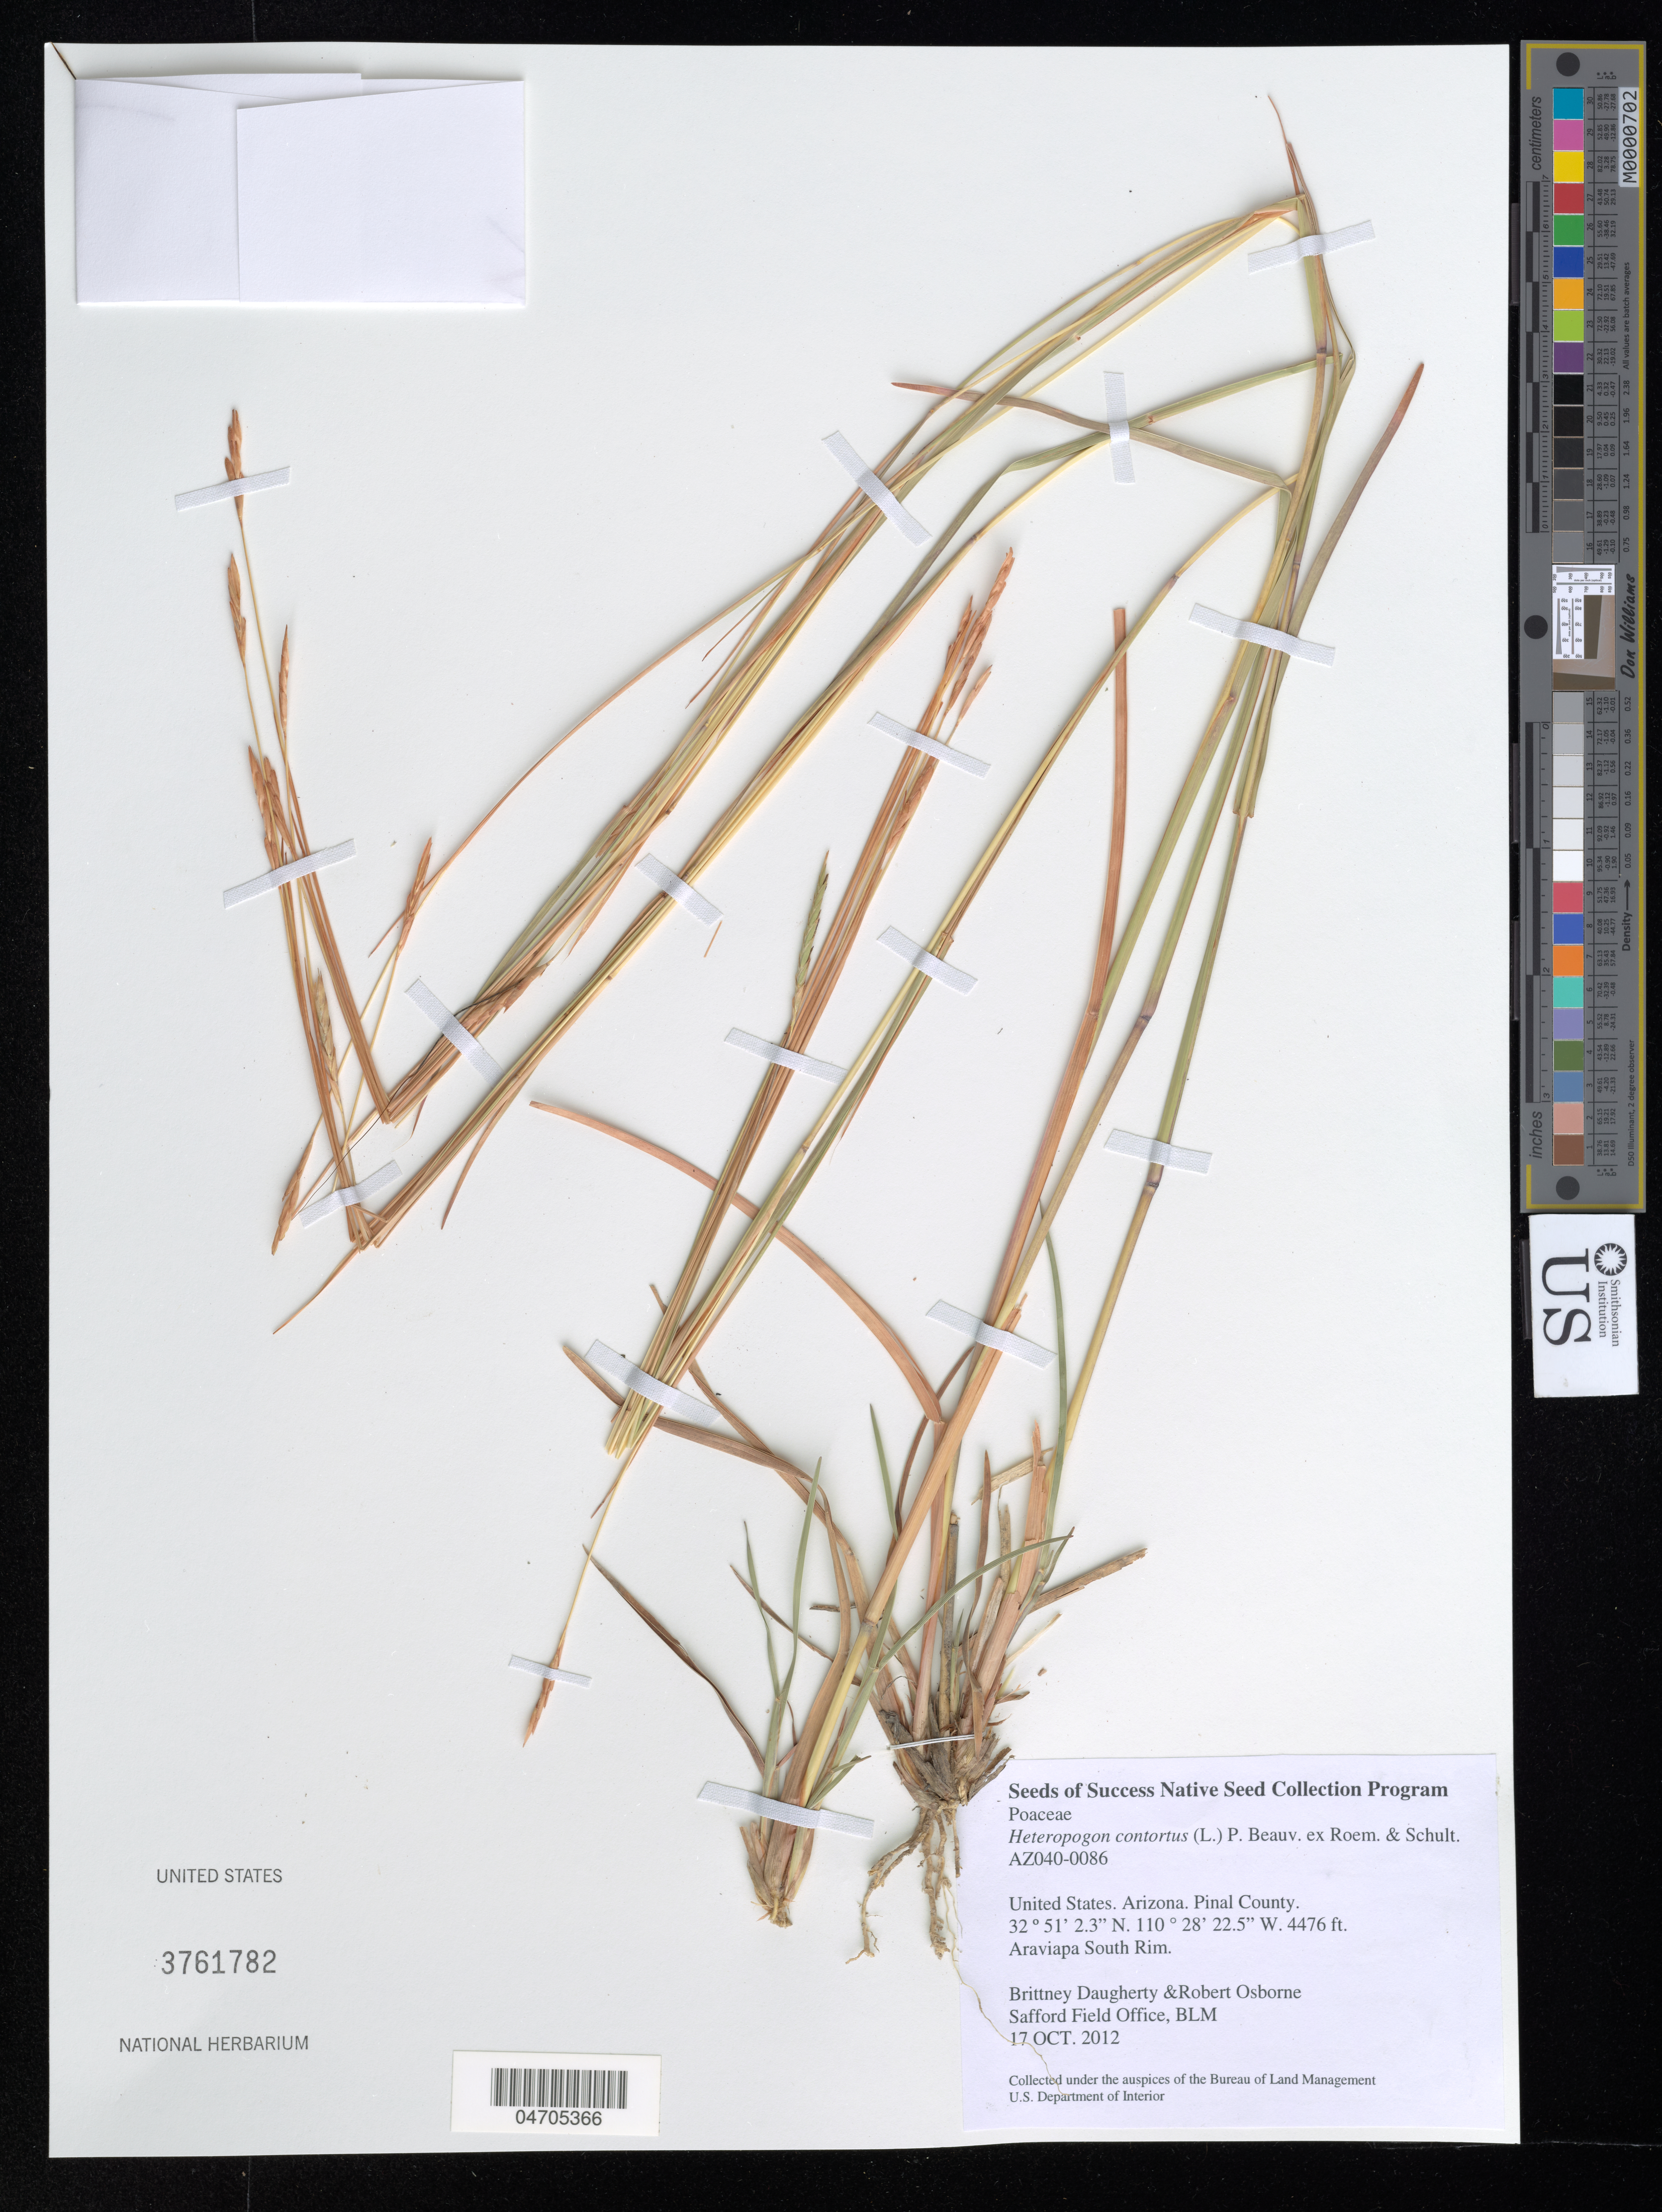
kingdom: Plantae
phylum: Tracheophyta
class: Liliopsida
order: Poales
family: Poaceae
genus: Heteropogon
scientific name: Heteropogon contortus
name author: (L.) P. Beauv. ex Roem. & Schult.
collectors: B. Daugherty & R. Osborne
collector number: AZ040-0086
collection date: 2012-10-17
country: United States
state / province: Arizona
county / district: Pinal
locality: Pinal County. Araviapa South Rim.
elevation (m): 1364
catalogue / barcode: US 3761782